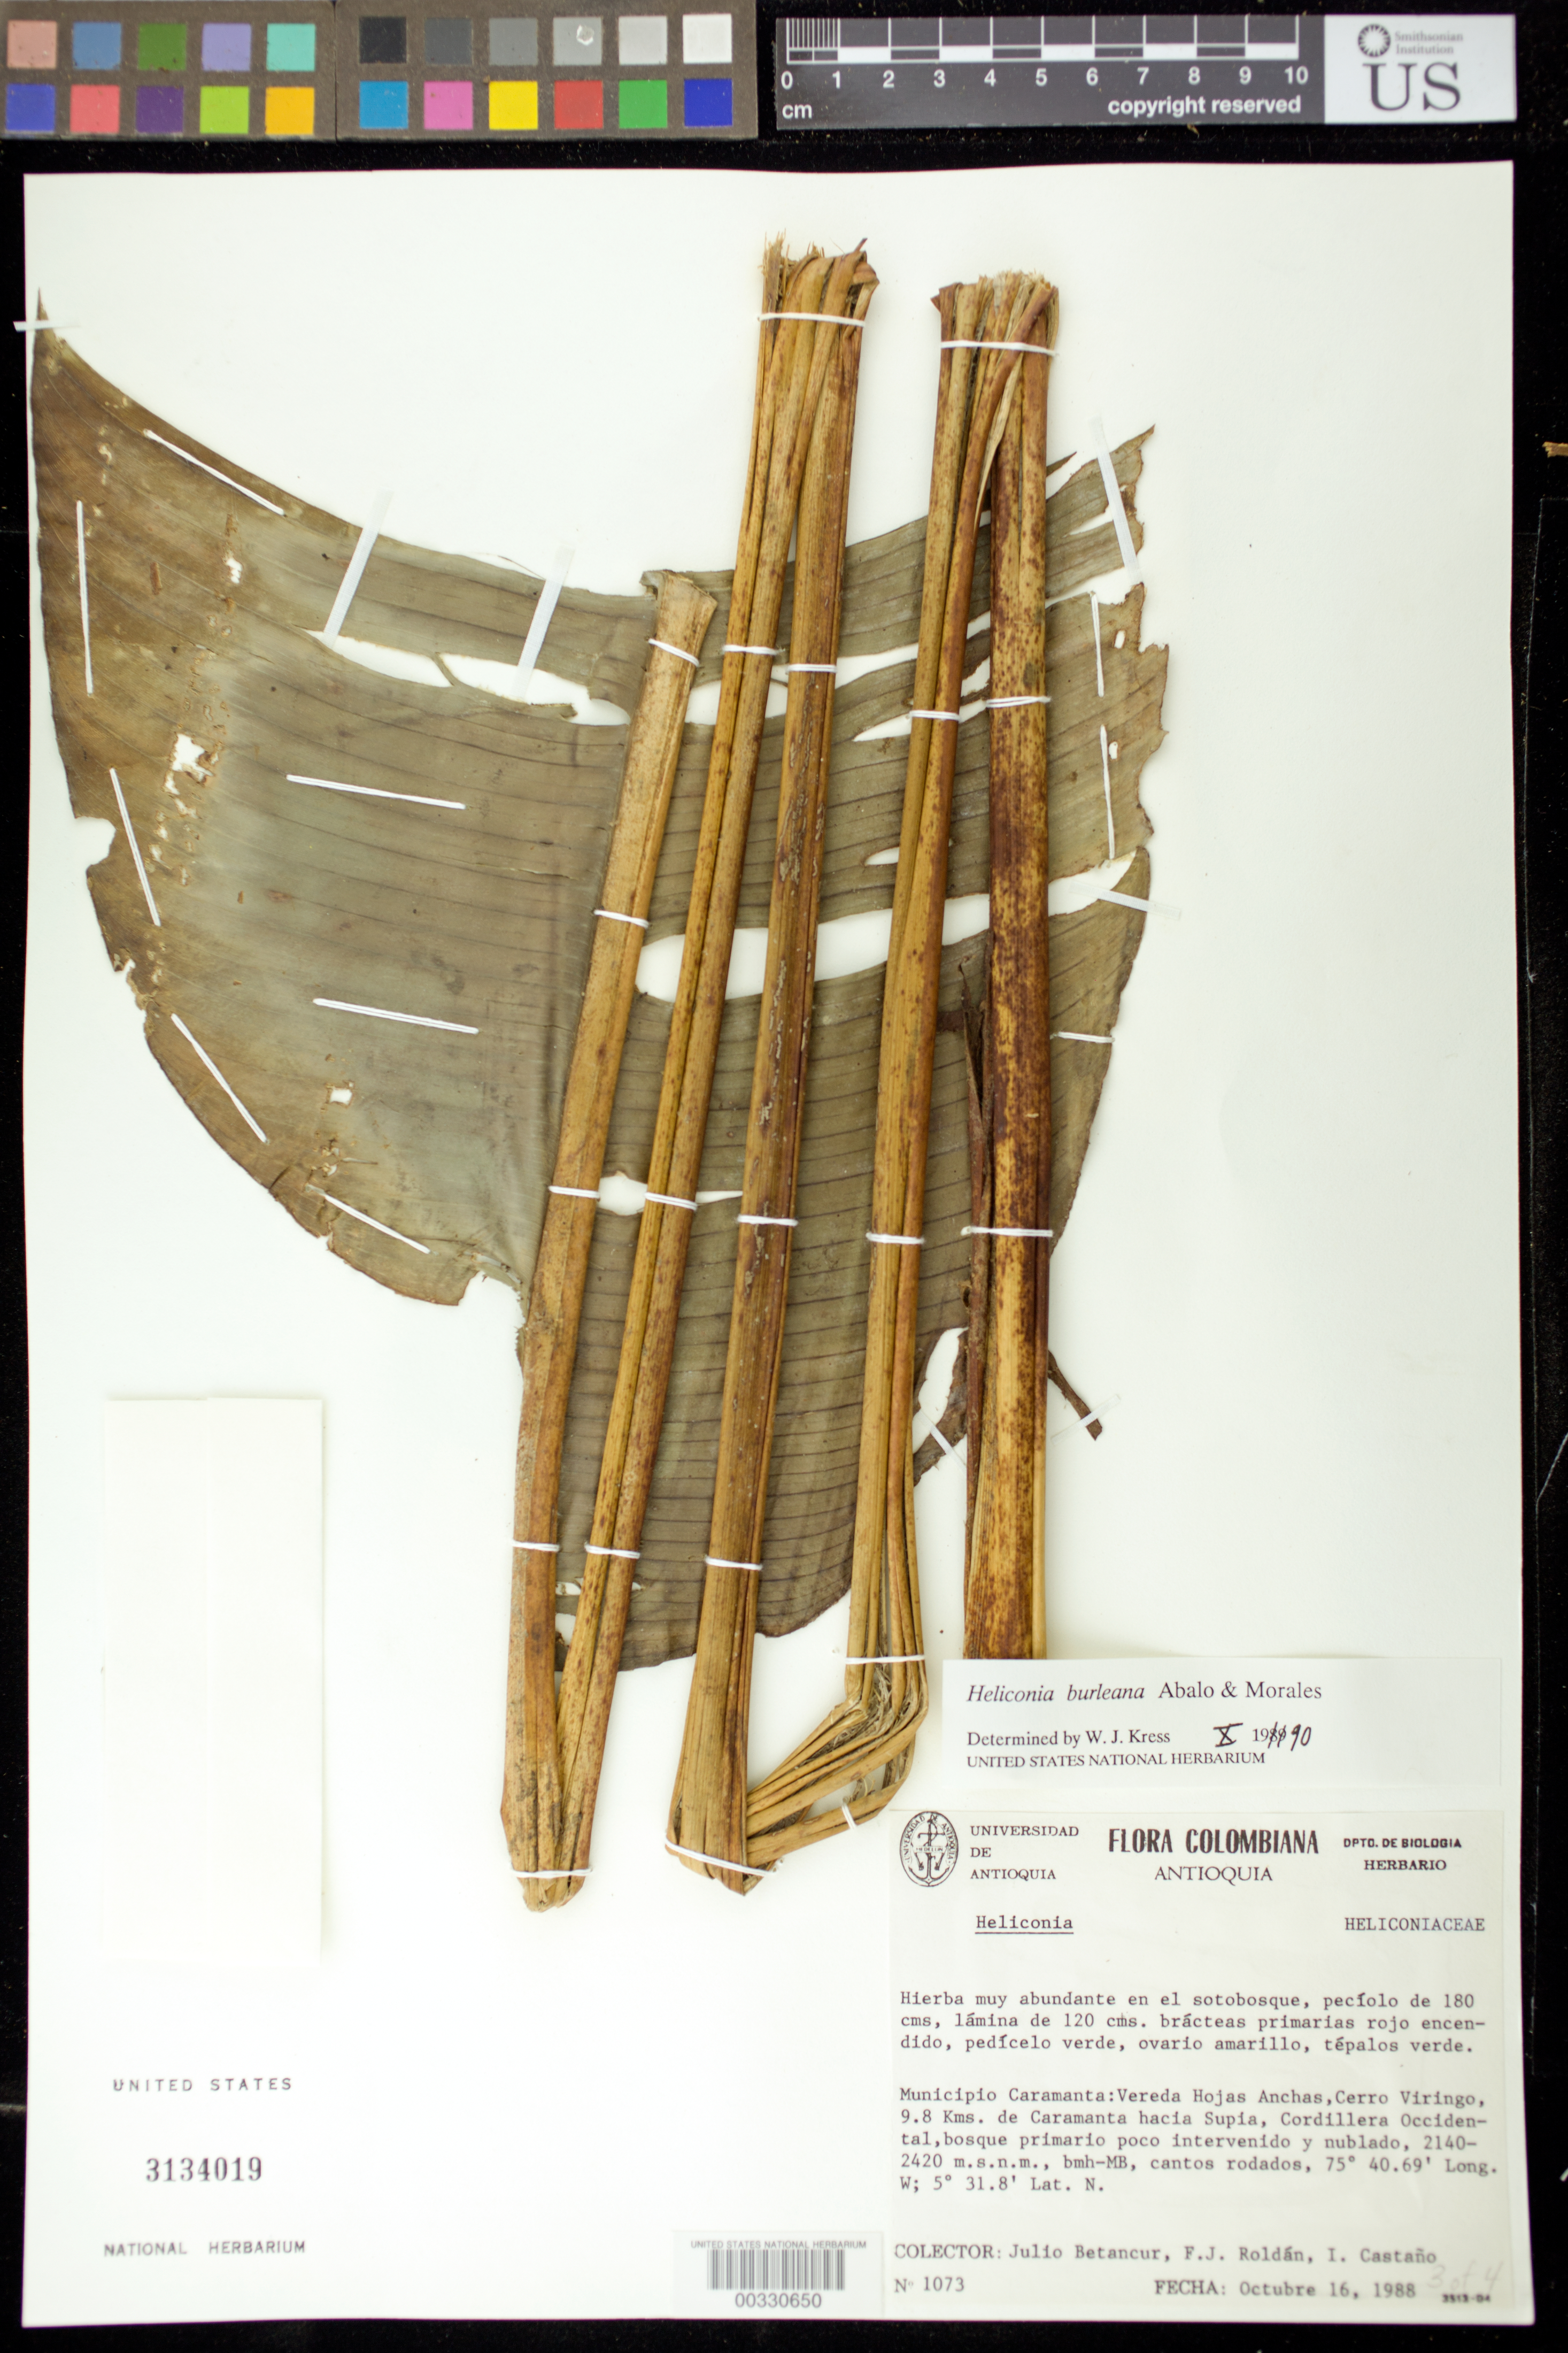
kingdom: Plantae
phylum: Tracheophyta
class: Liliopsida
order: Zingiberales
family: Heliconiaceae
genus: Heliconia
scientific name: Heliconia burleana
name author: Abalo & G. Morales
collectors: J. C. Betancur, F. J. Roldán & I. Castaño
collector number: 1073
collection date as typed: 16 Oct 1988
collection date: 1988-10-16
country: Colombia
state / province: Antioquia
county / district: Caramanta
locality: Mun of Caramanta, Vereda Hojas Anchas, Cerro Viringo, 9.8 km from Caramanta near Supia, Cordillera Occidental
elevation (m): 2140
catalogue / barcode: US 3134019